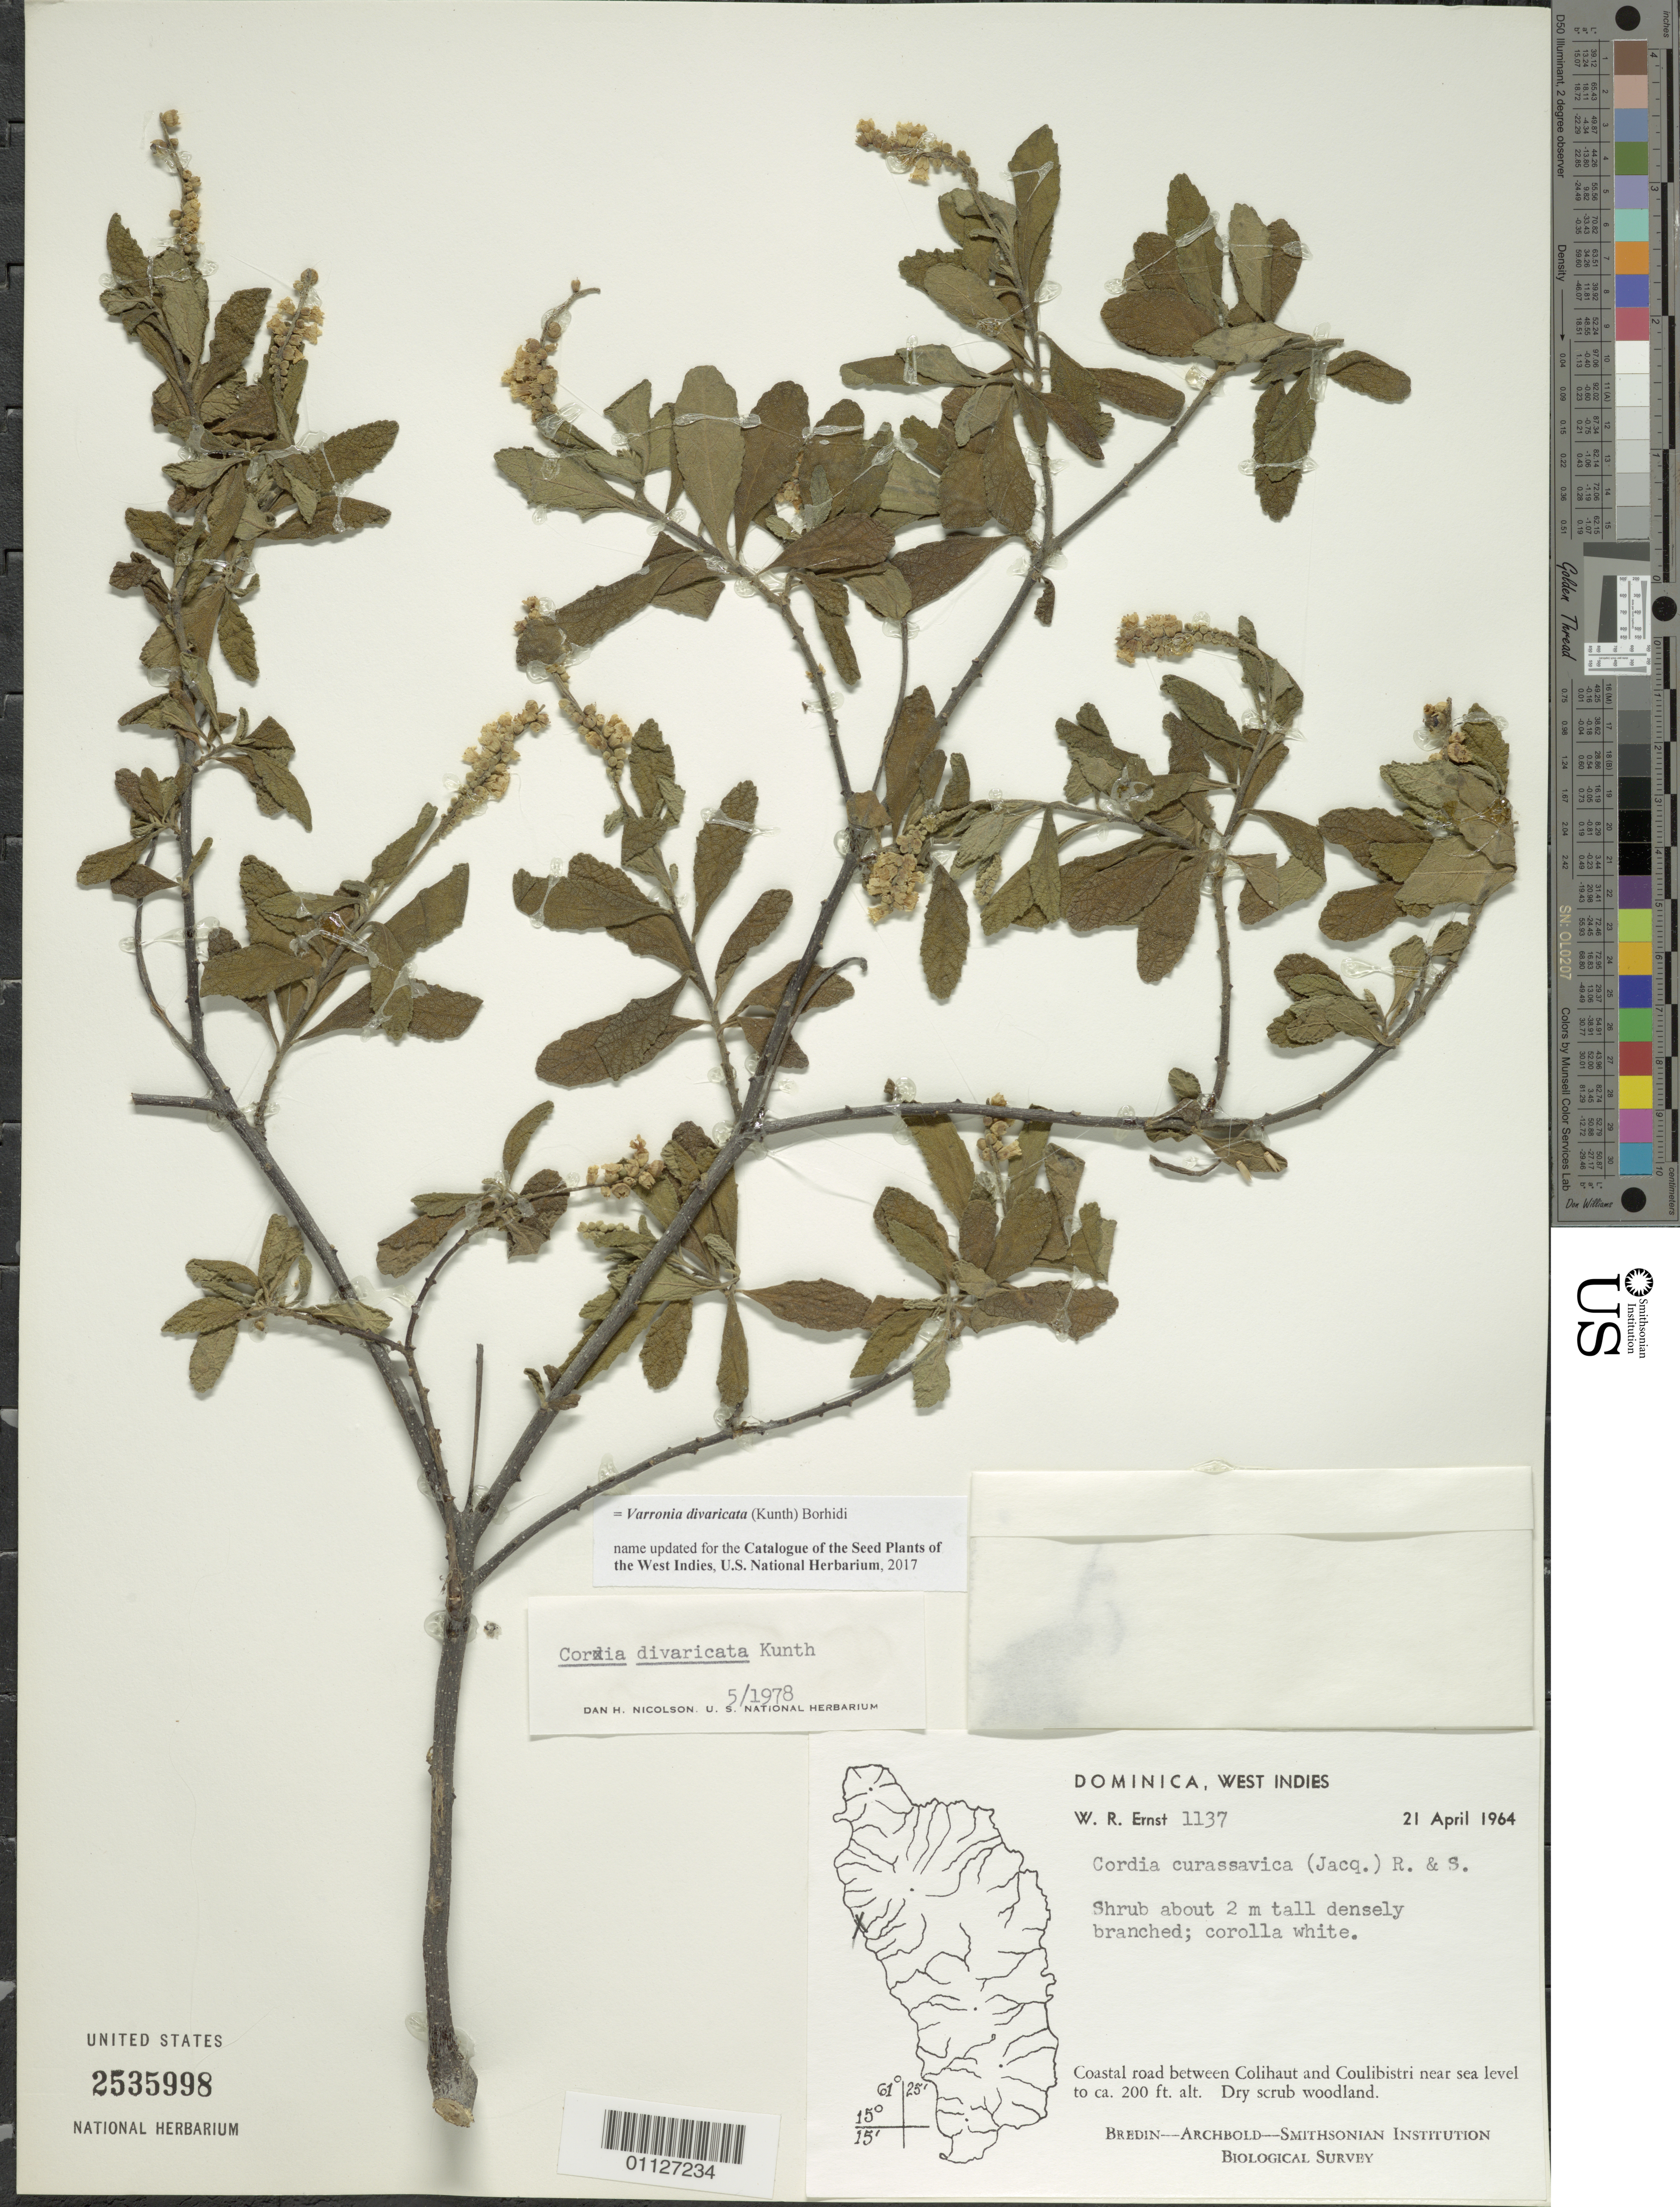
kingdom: Plantae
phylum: Tracheophyta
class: Magnoliopsida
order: Boraginales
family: Cordiaceae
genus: Varronia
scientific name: Varronia divaricata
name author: (Kunth) Borhidi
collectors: W. R. Ernst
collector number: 1137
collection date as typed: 21 Apr 1964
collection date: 1964-04-21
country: Dominica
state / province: St. Joseph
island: Dominica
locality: Coastal road between Colihaut and Coulibistri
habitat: dry scrub woodland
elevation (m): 0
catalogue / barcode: US 2535998